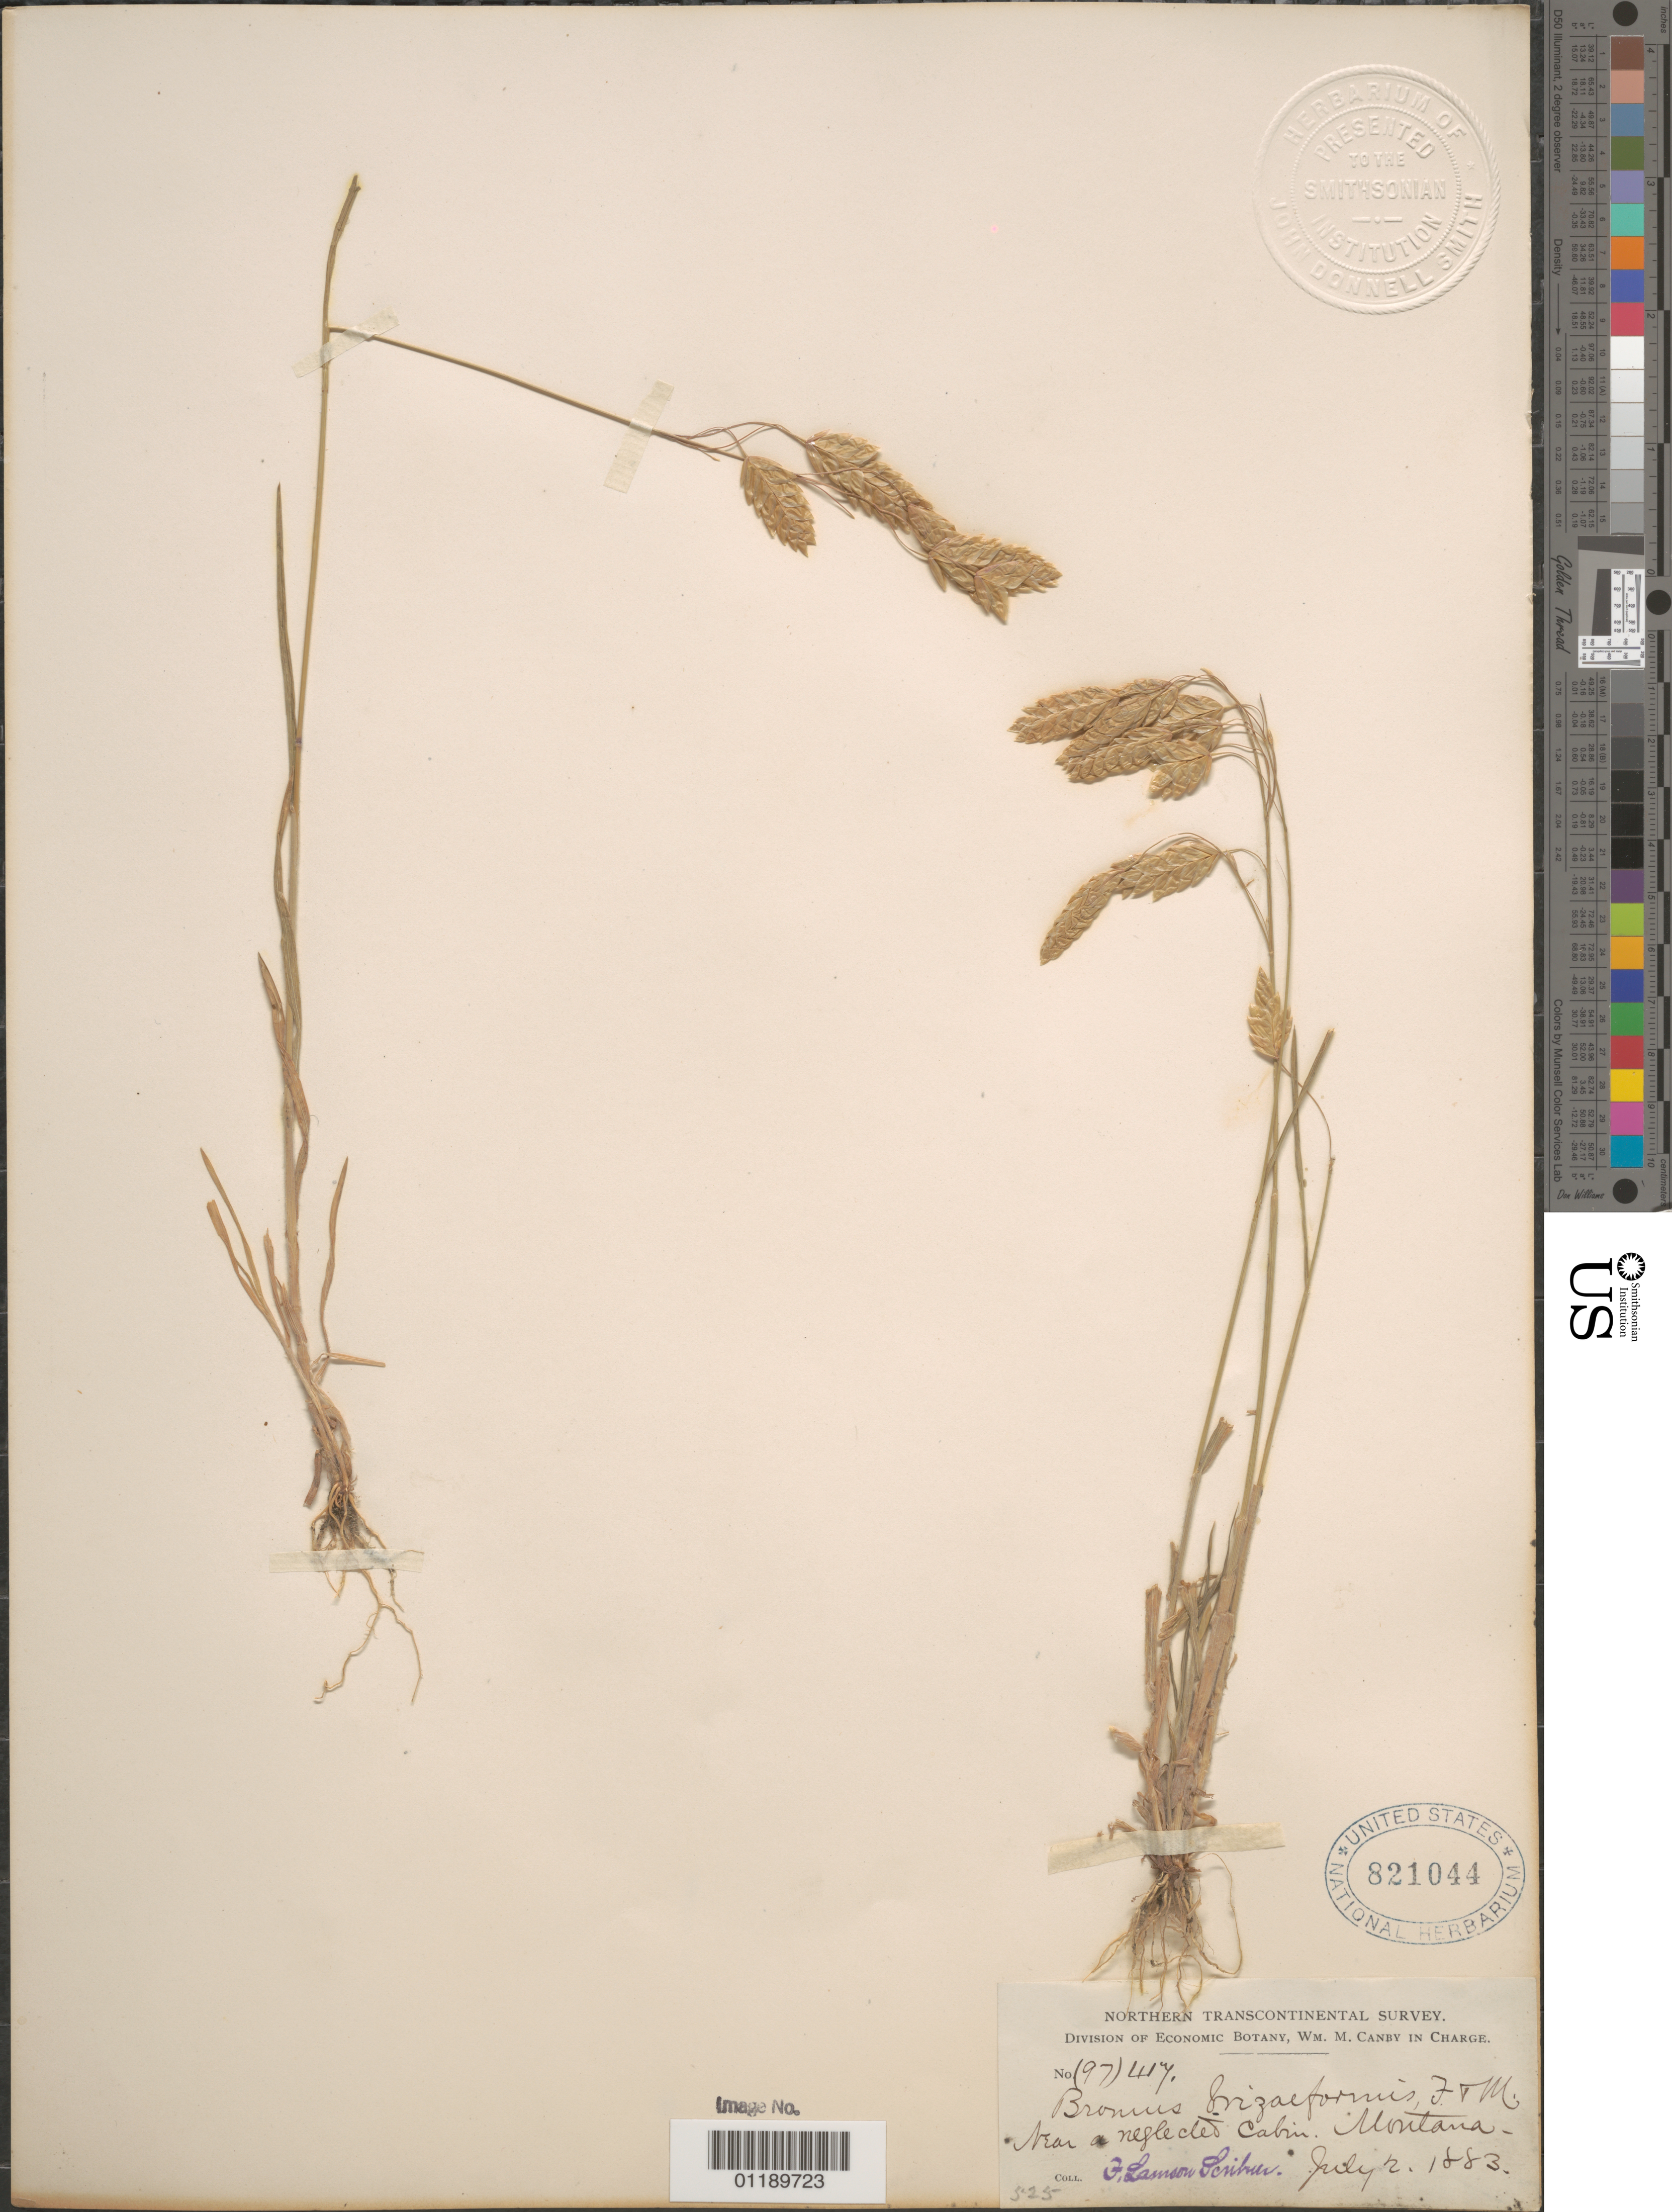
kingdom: Plantae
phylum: Tracheophyta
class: Liliopsida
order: Poales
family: Poaceae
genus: Bromus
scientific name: Bromus briziformis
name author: Fisch. & C.A. Mey.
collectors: F. L. Scribner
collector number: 417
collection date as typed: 02 Jul 1883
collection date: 1883-07-02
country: United States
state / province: Montana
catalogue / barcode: US 821044